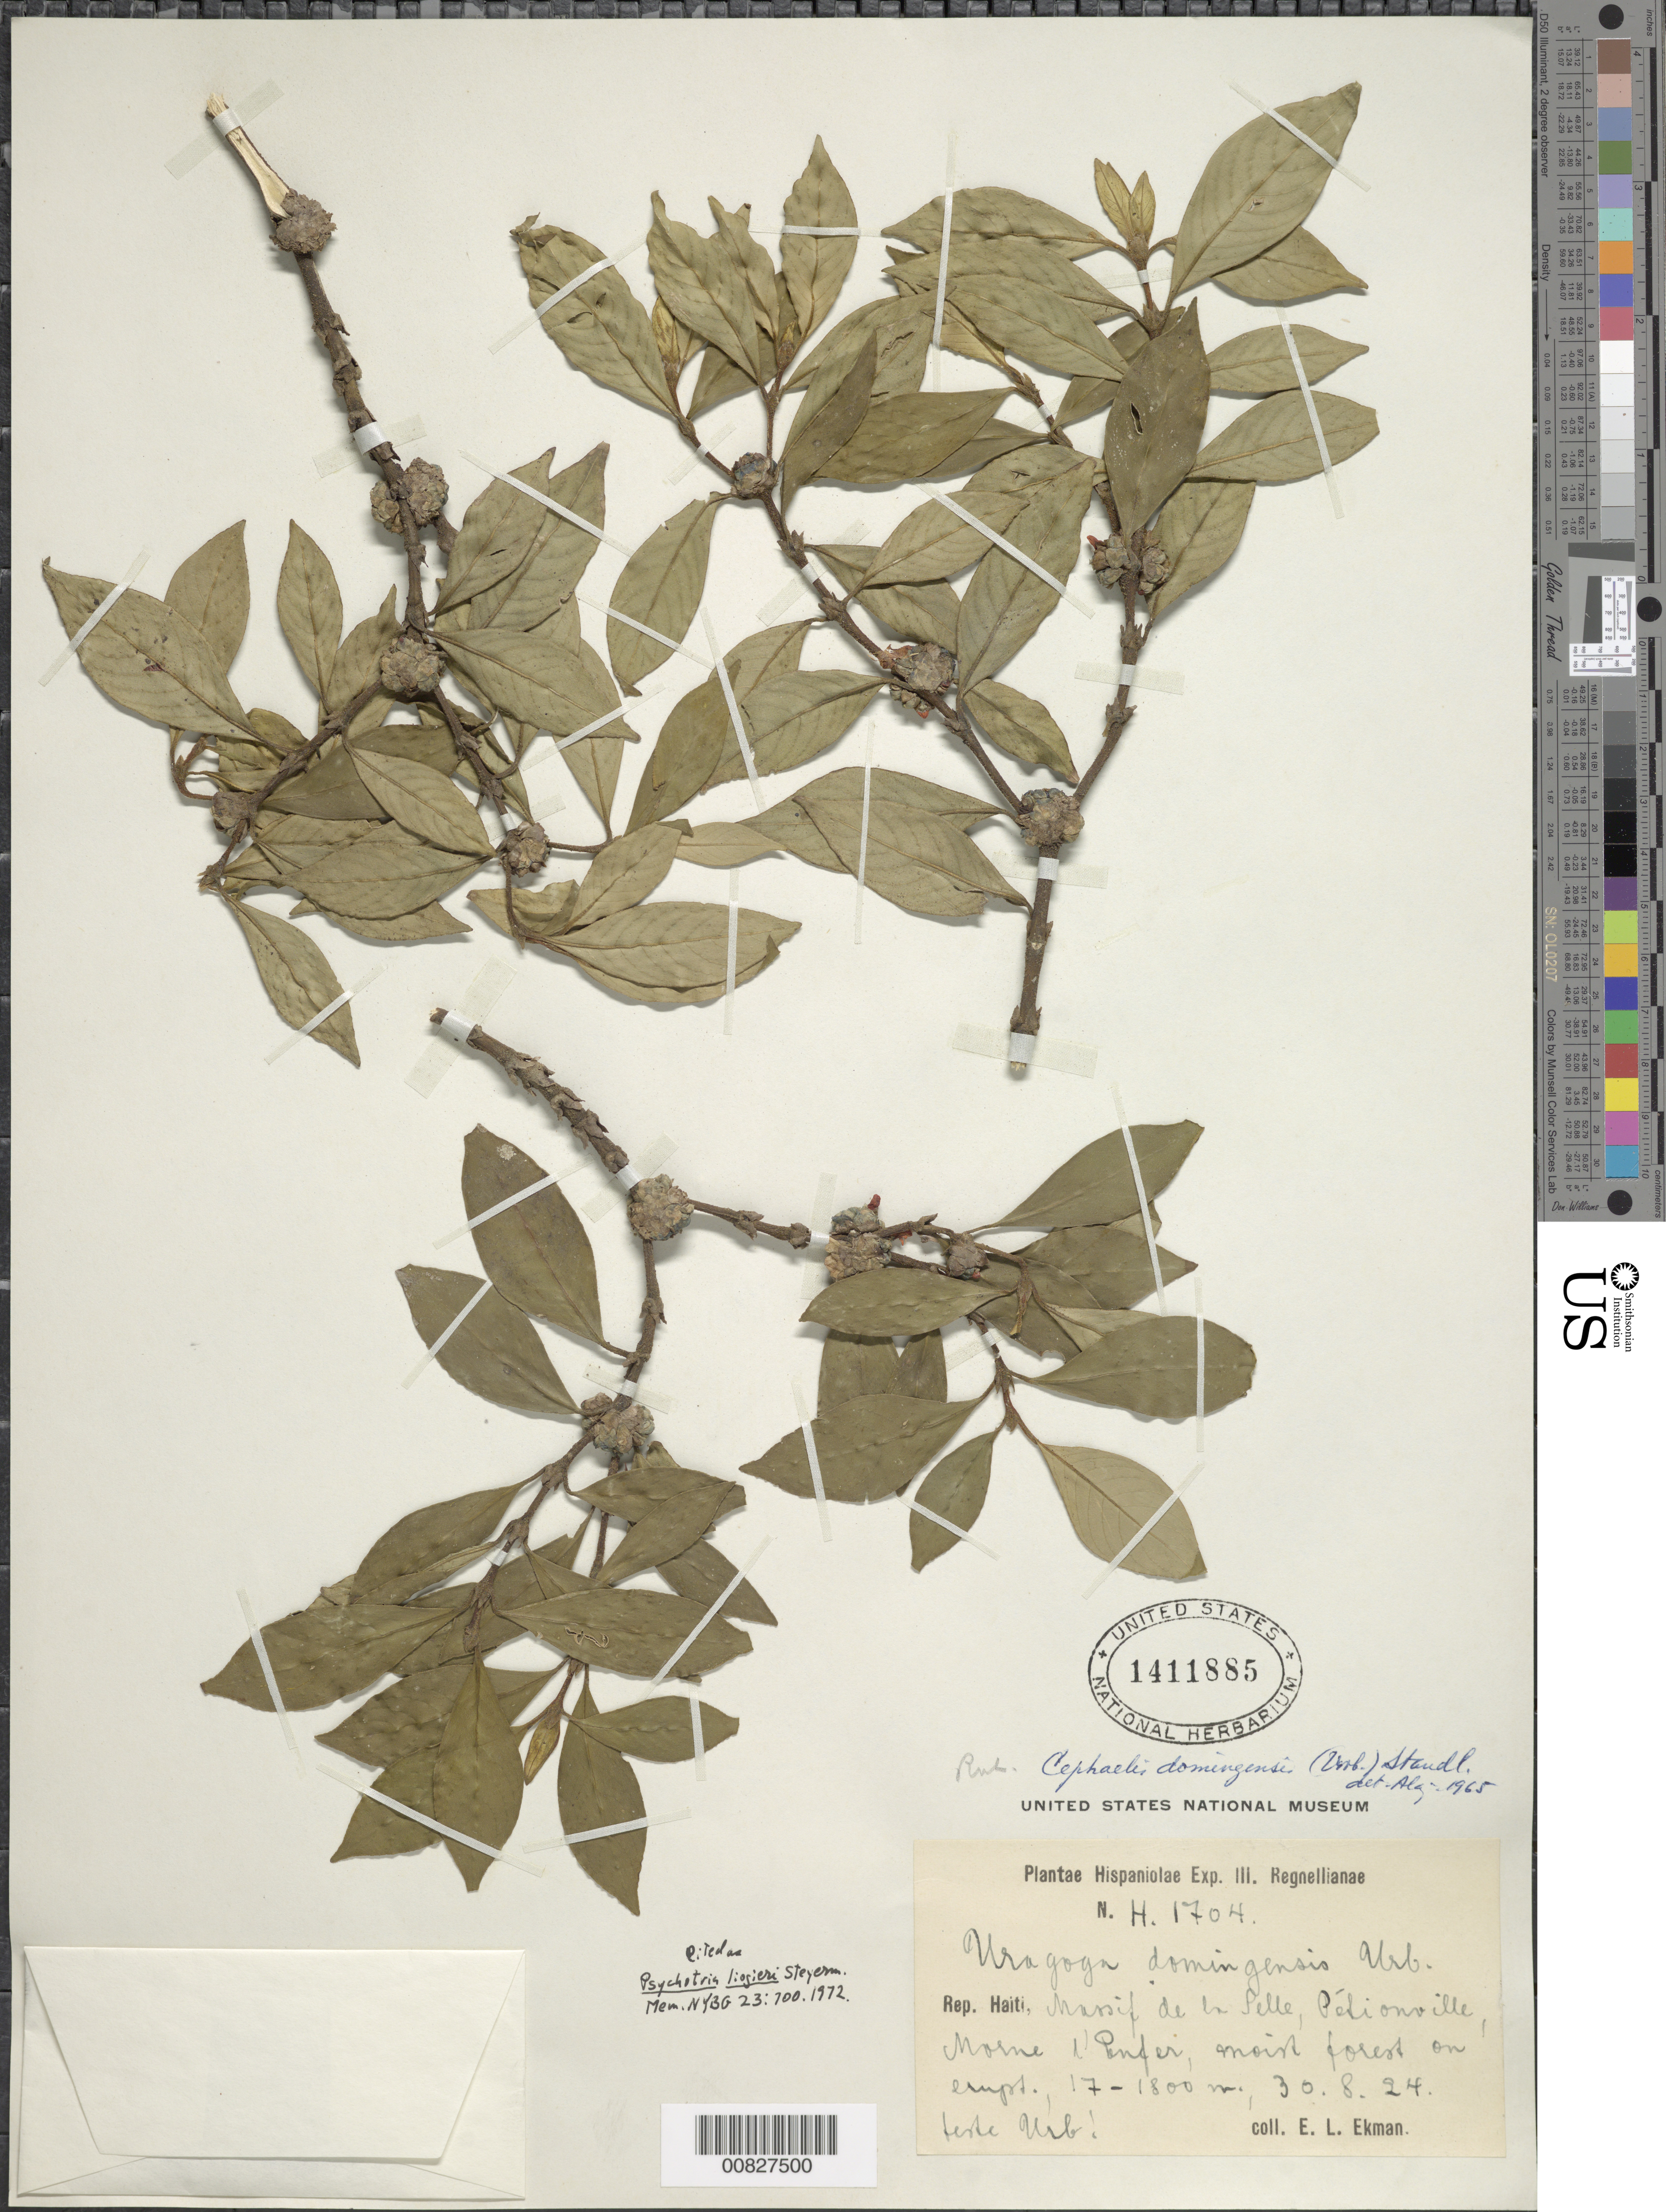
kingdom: Plantae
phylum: Tracheophyta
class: Magnoliopsida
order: Gentianales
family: Rubiaceae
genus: Psychotria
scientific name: Psychotria liogieri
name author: Steyerm.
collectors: E. L. Ekman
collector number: H 1704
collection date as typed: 30 Aug 1924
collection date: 1924-08-30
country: Haiti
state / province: Ouest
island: Hispaniola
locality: Massif de la Selle, Pétionville, Morne l'Confer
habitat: Forest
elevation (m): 1700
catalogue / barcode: US 1411885